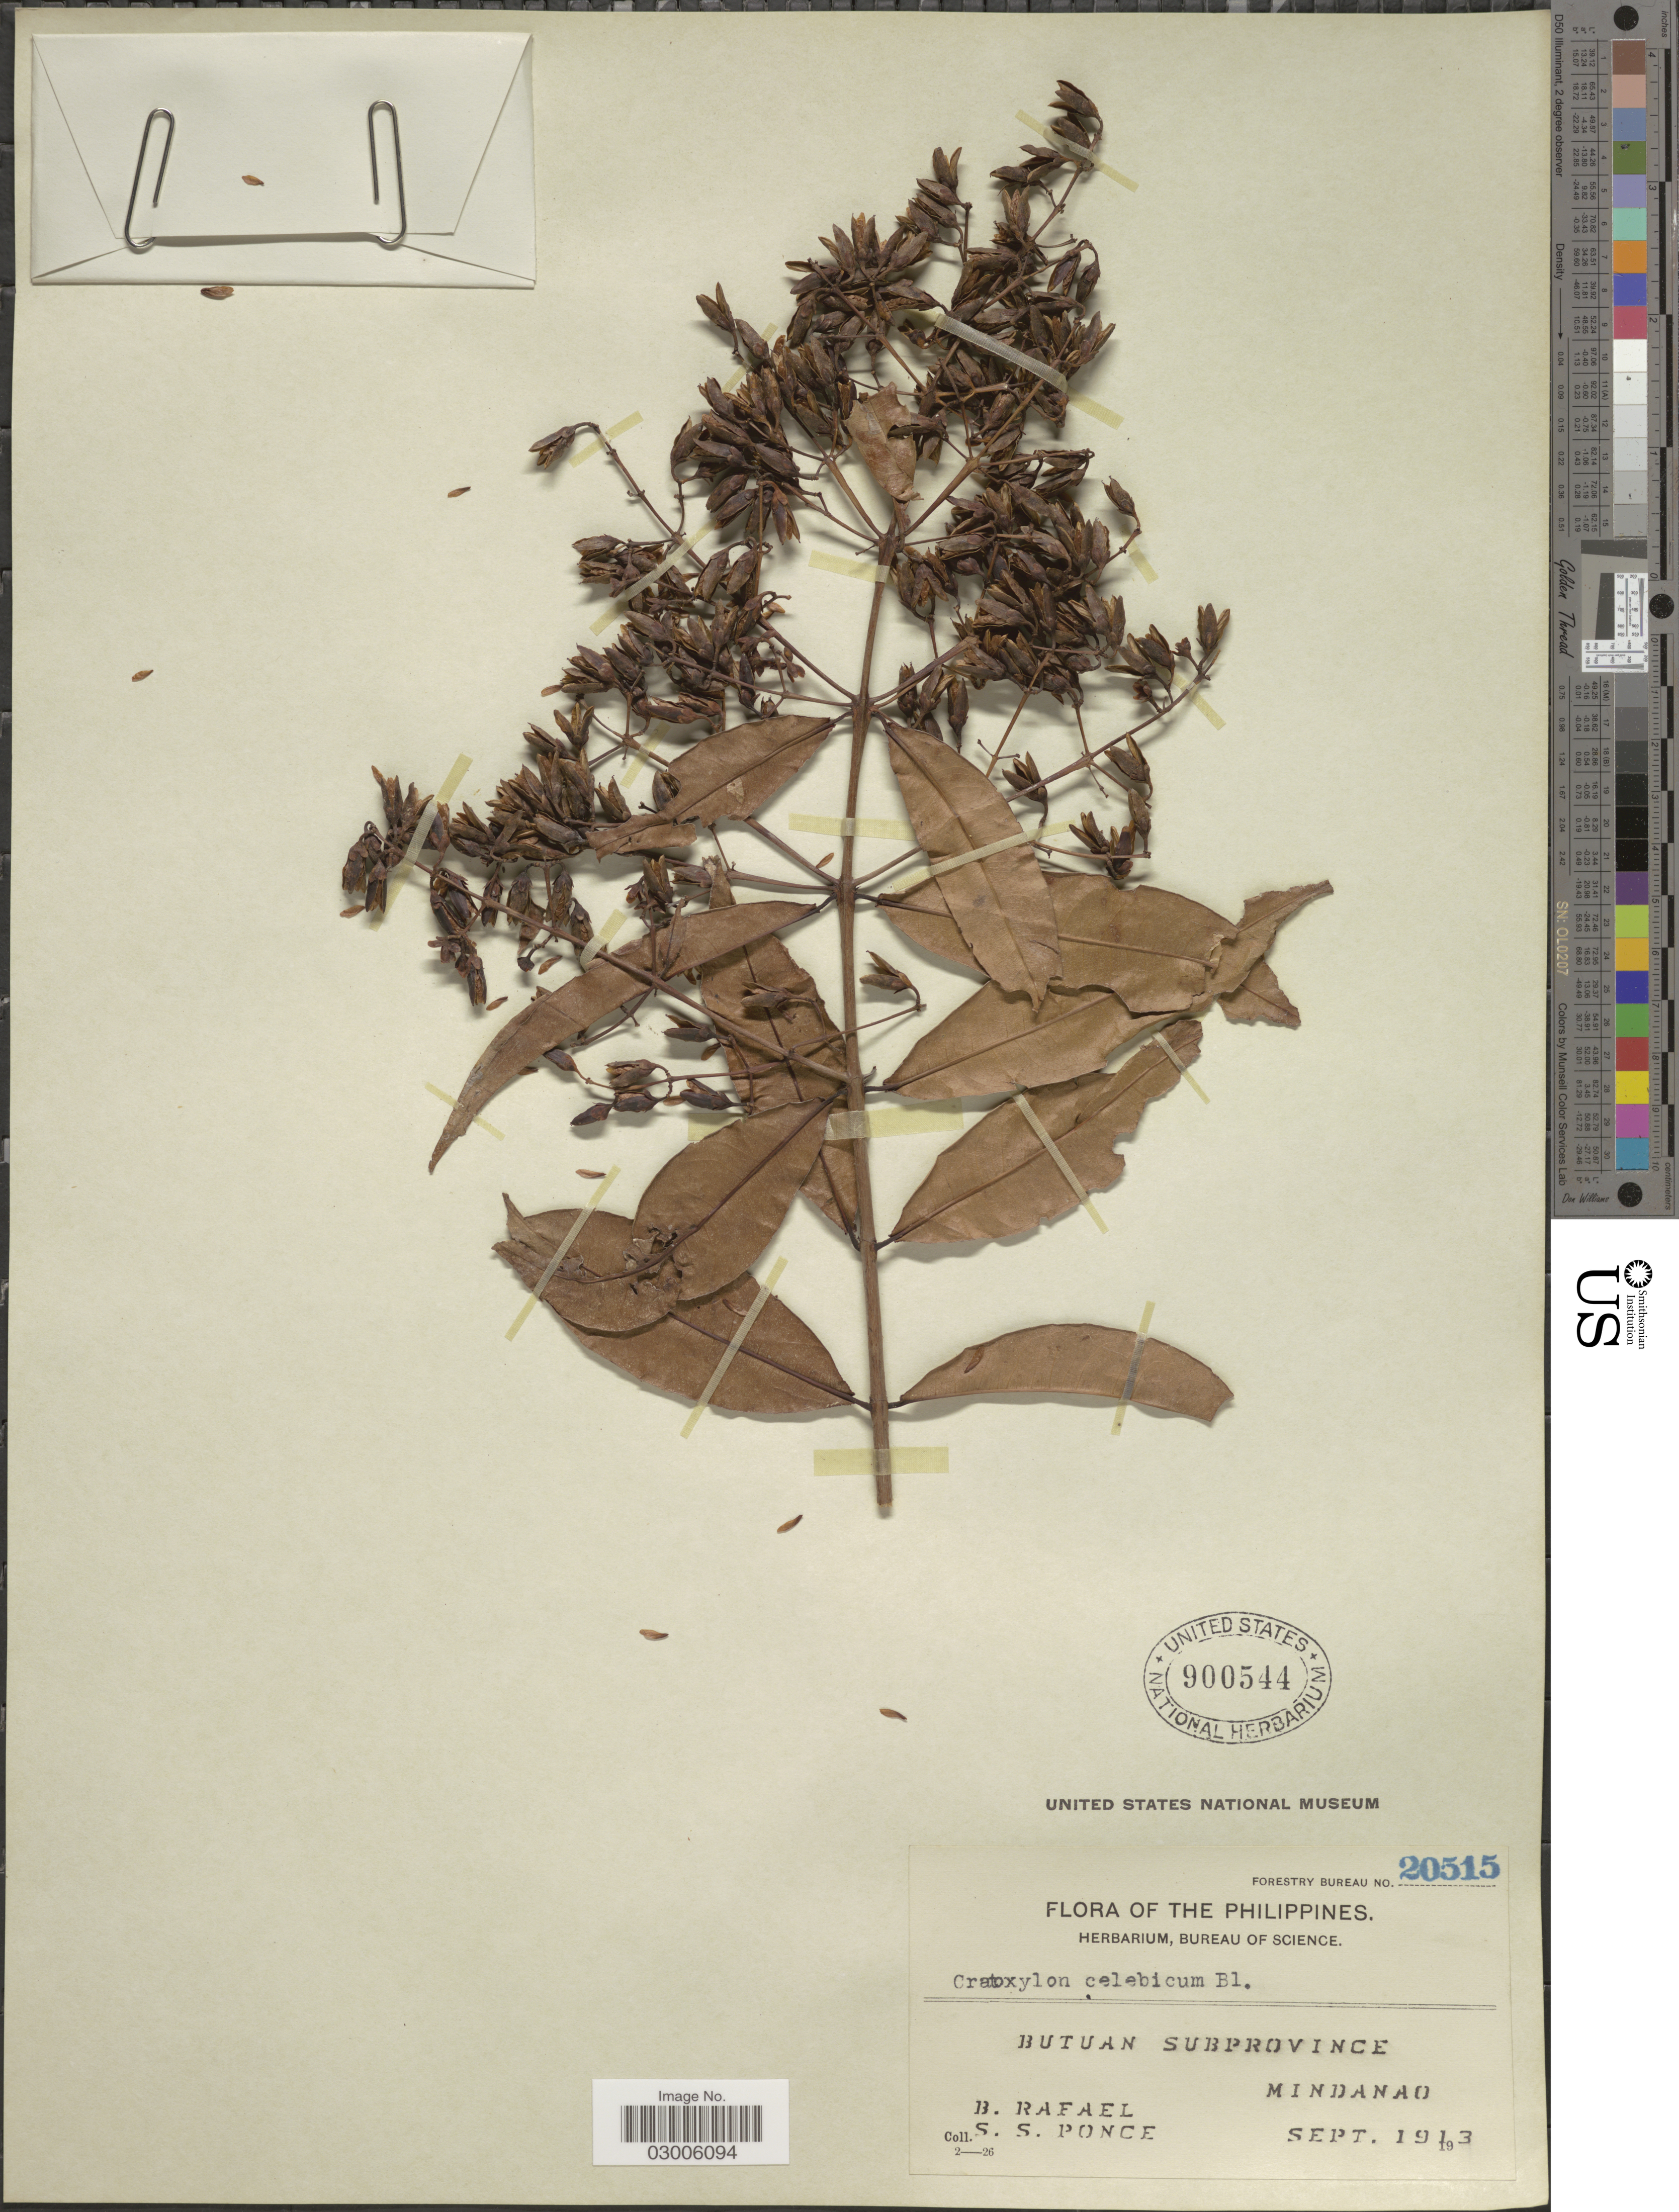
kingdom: Plantae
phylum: Tracheophyta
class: Magnoliopsida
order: Malpighiales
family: Hypericaceae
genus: Cratoxylum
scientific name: Cratoxylum celebicum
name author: Blume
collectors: B. Rafael & S. Ponce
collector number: Forestry Bureau 20515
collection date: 1913-09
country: Philippines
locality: Butuan Subprovince. Mindanao.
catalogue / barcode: US 900544